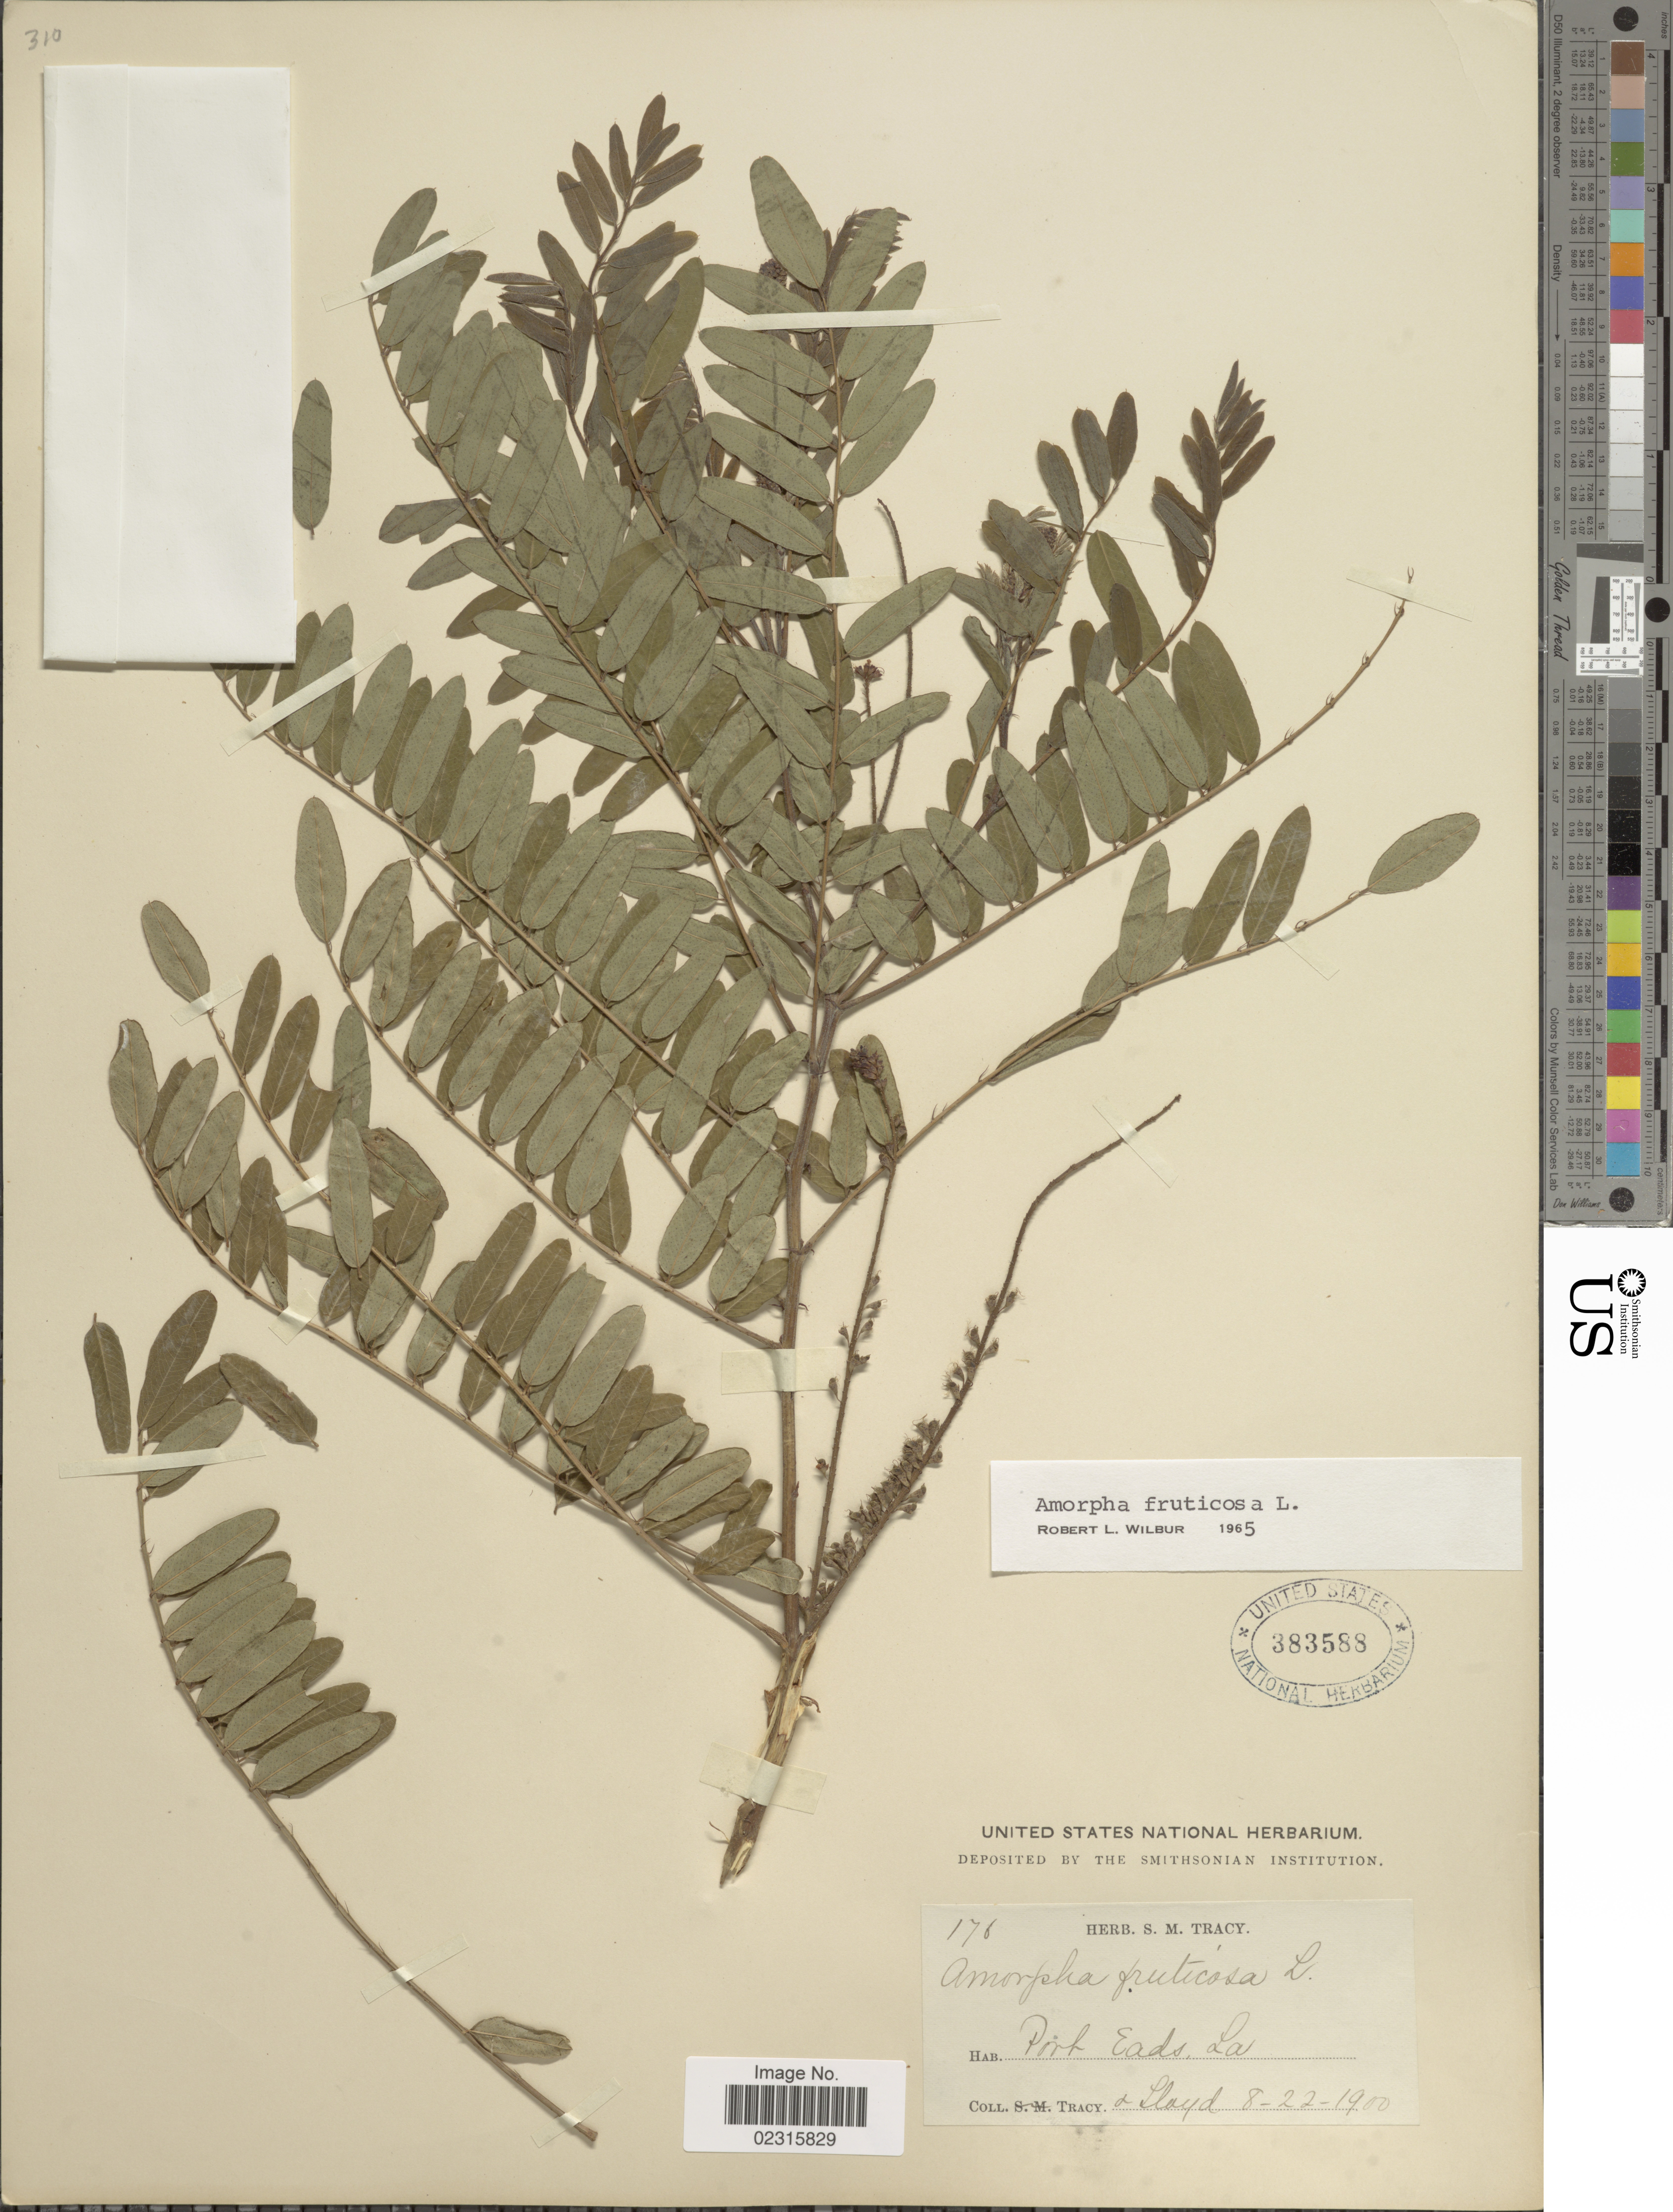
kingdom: Plantae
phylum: Tracheophyta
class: Magnoliopsida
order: Fabales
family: Fabaceae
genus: Amorpha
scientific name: Amorpha fruticosa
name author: L.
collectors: -. Tracy & -- Lloyd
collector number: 176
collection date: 1900-08-22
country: United States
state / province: Louisiana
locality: Port Eads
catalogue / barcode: US 383588